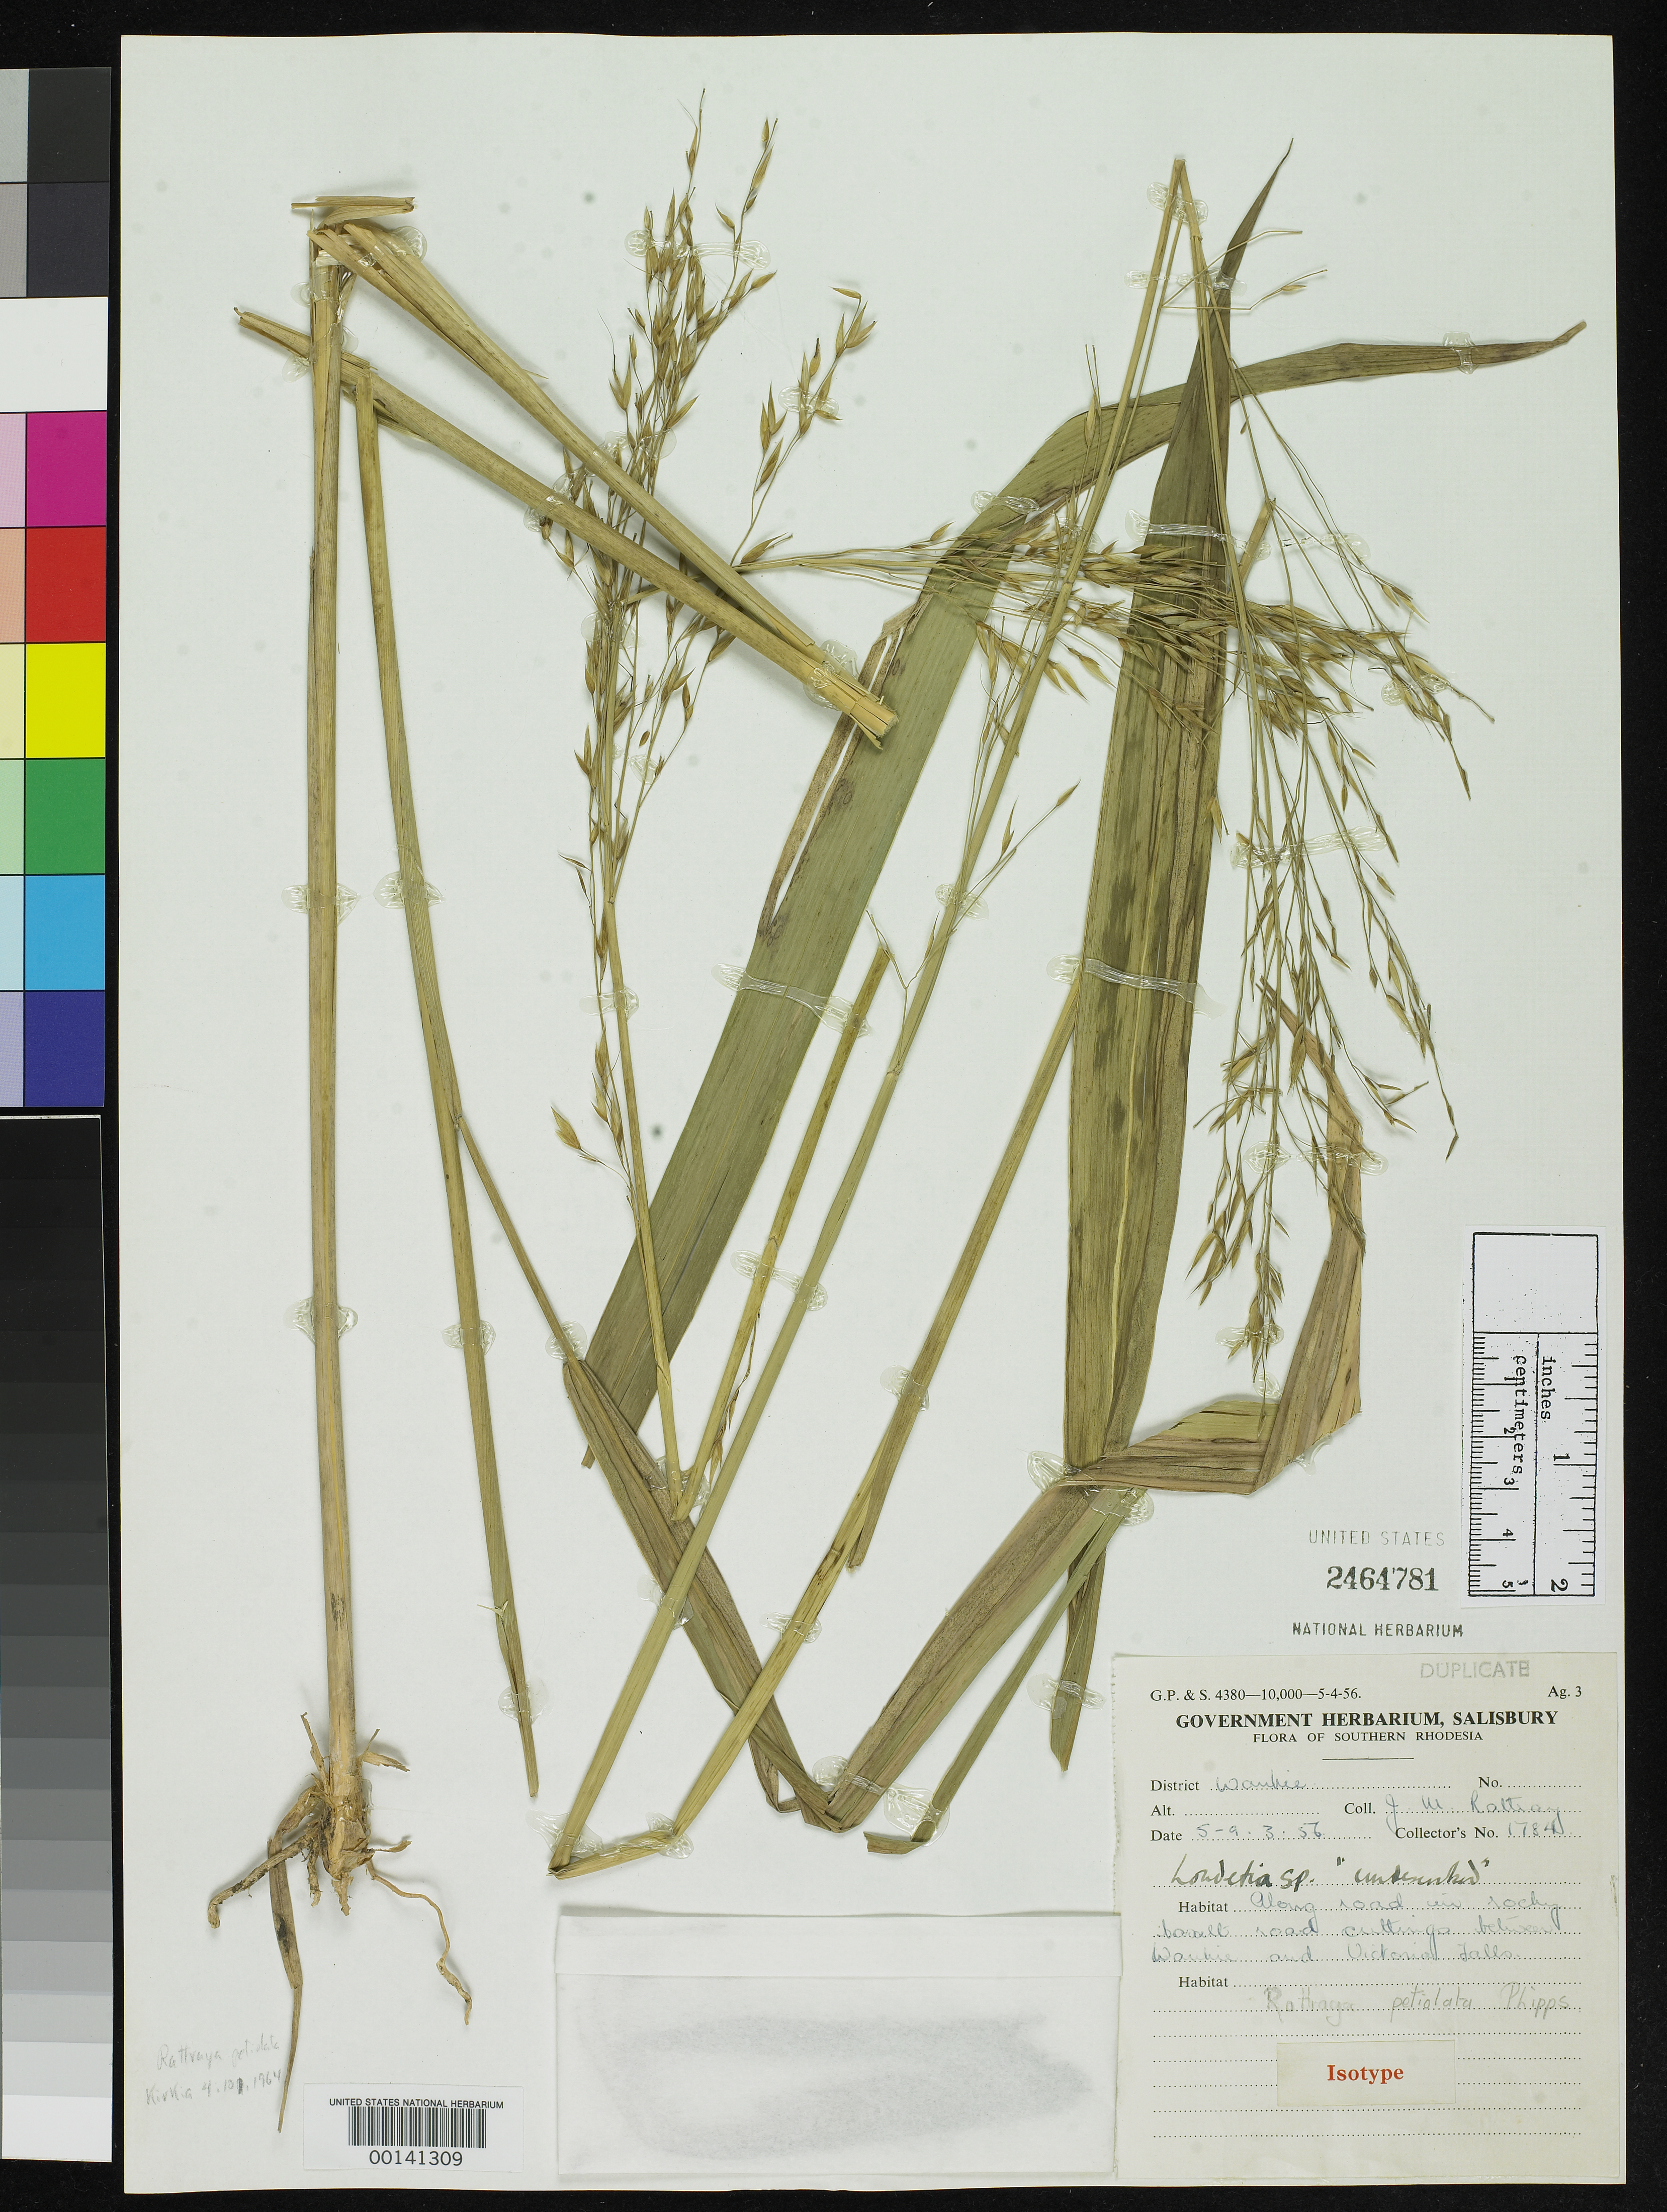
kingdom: Plantae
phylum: Tracheophyta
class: Liliopsida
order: Poales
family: Poaceae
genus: Rattraya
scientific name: Rattraya petiolata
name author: J.B. Phipps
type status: Isotype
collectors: J. Rattray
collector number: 1784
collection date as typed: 05 Mar 1956 to 09 Mar 1956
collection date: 1956-03-05/1956-03-09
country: Zimbabwe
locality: Wankie Dist.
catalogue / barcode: US 2464781